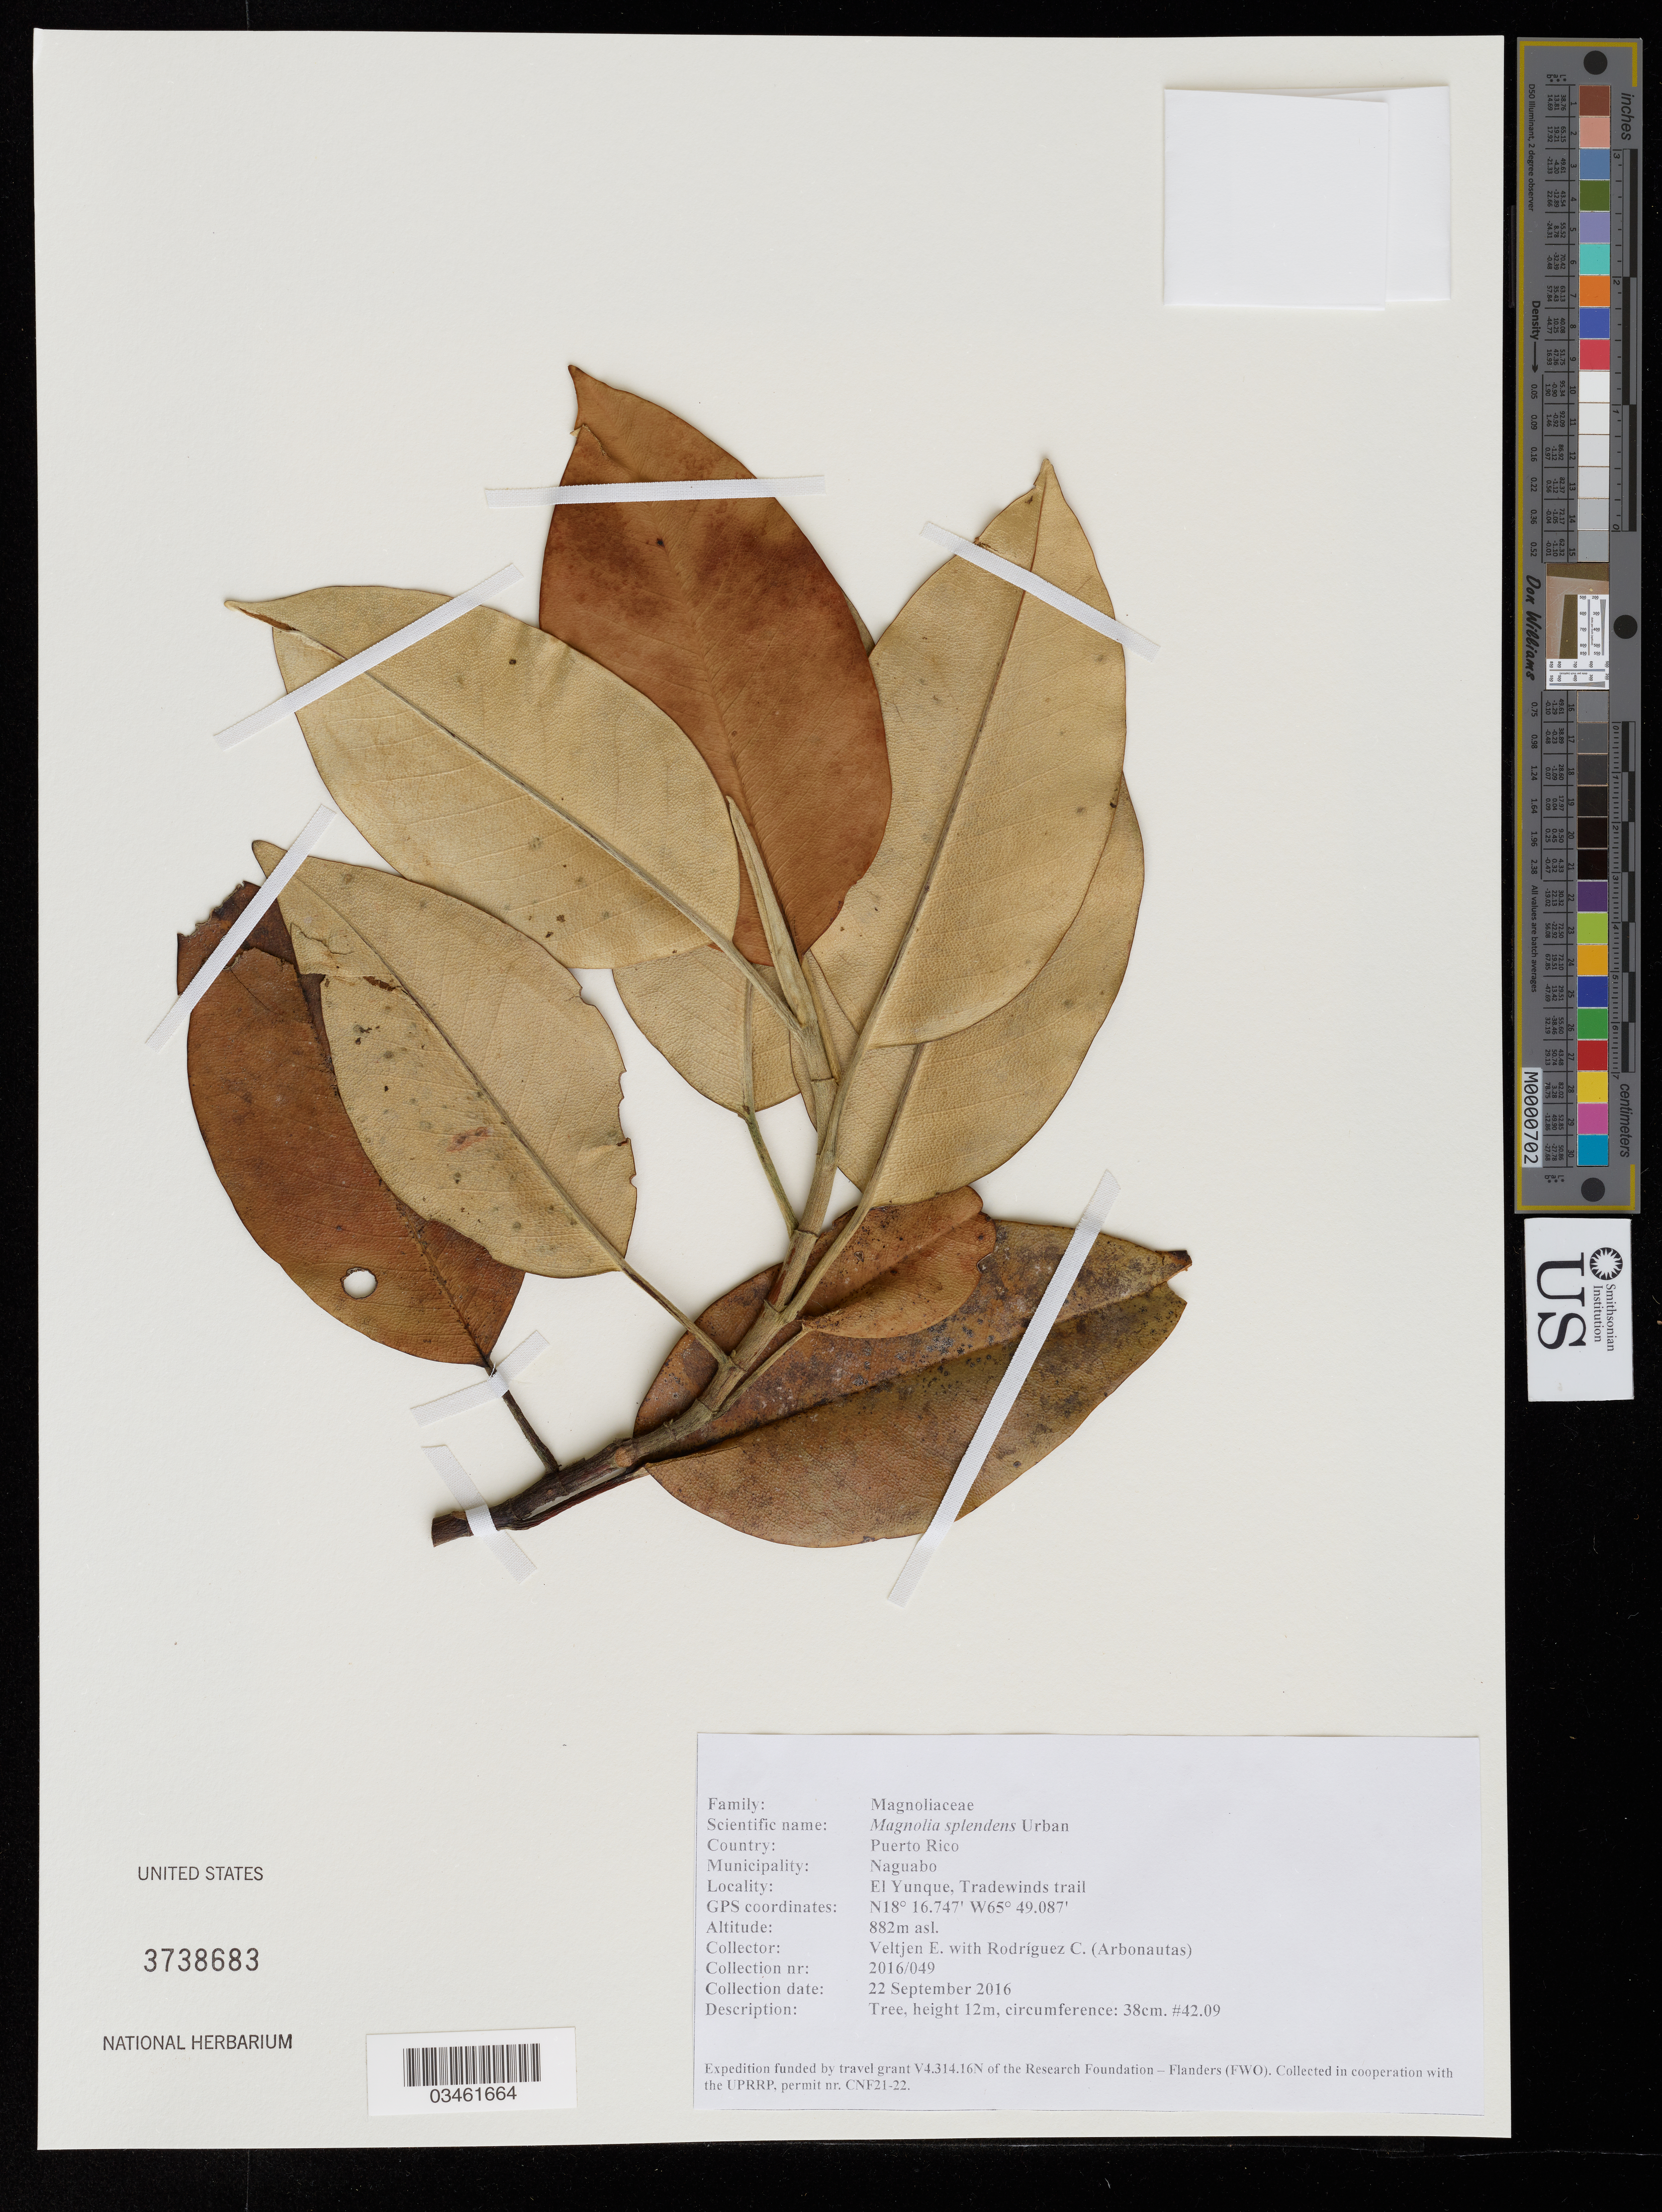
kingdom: Plantae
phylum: Tracheophyta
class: Magnoliopsida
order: Magnoliales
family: Magnoliaceae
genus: Magnolia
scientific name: Magnolia splendens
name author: Urb.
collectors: E. Veltjen & C. Rodríguez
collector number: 2016/049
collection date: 2016-09-22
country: Puerto Rico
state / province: Naguabo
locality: Municipality: Naguabo. El Yunque, Tradewinds trail.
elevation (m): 882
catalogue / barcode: US 3738683